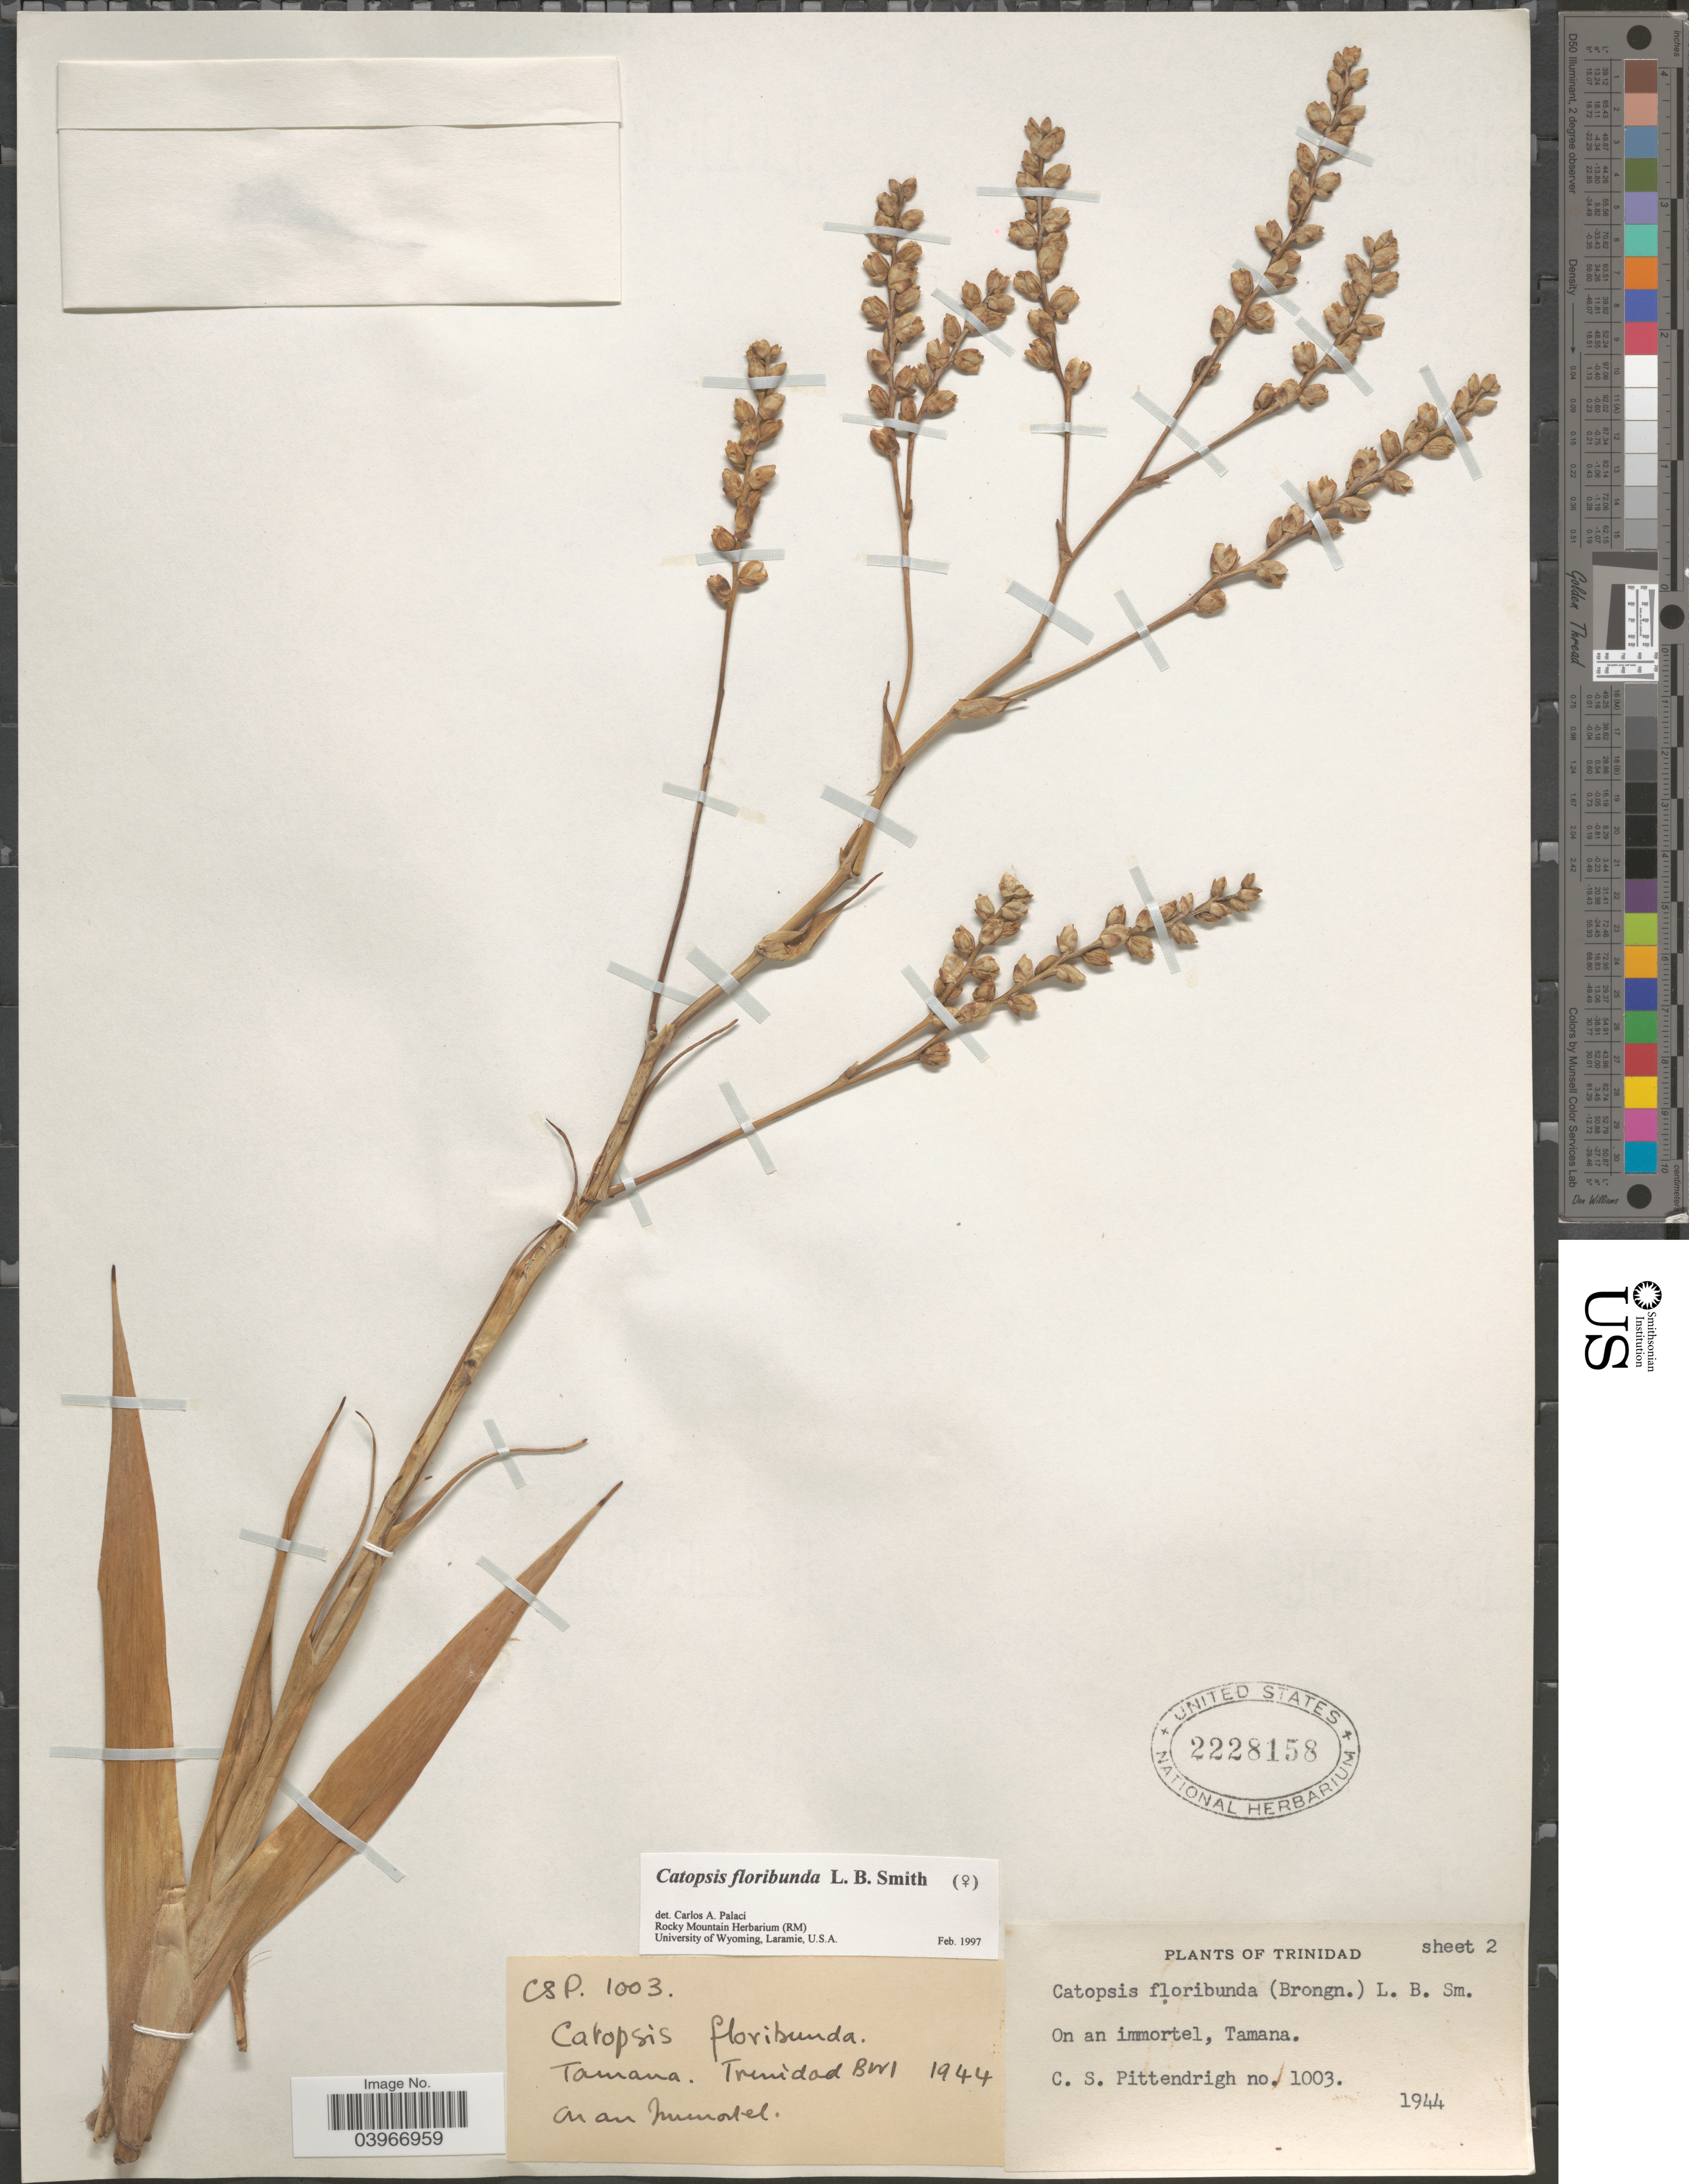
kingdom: Plantae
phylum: Tracheophyta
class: Liliopsida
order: Poales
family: Bromeliaceae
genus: Catopsis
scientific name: Catopsis floribunda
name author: L.B. Sm.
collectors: C. Pittendrigh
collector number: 1003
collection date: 1944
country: Trinidad and Tobago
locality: Tamana, Trinidad BWI.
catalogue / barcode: US 2228158